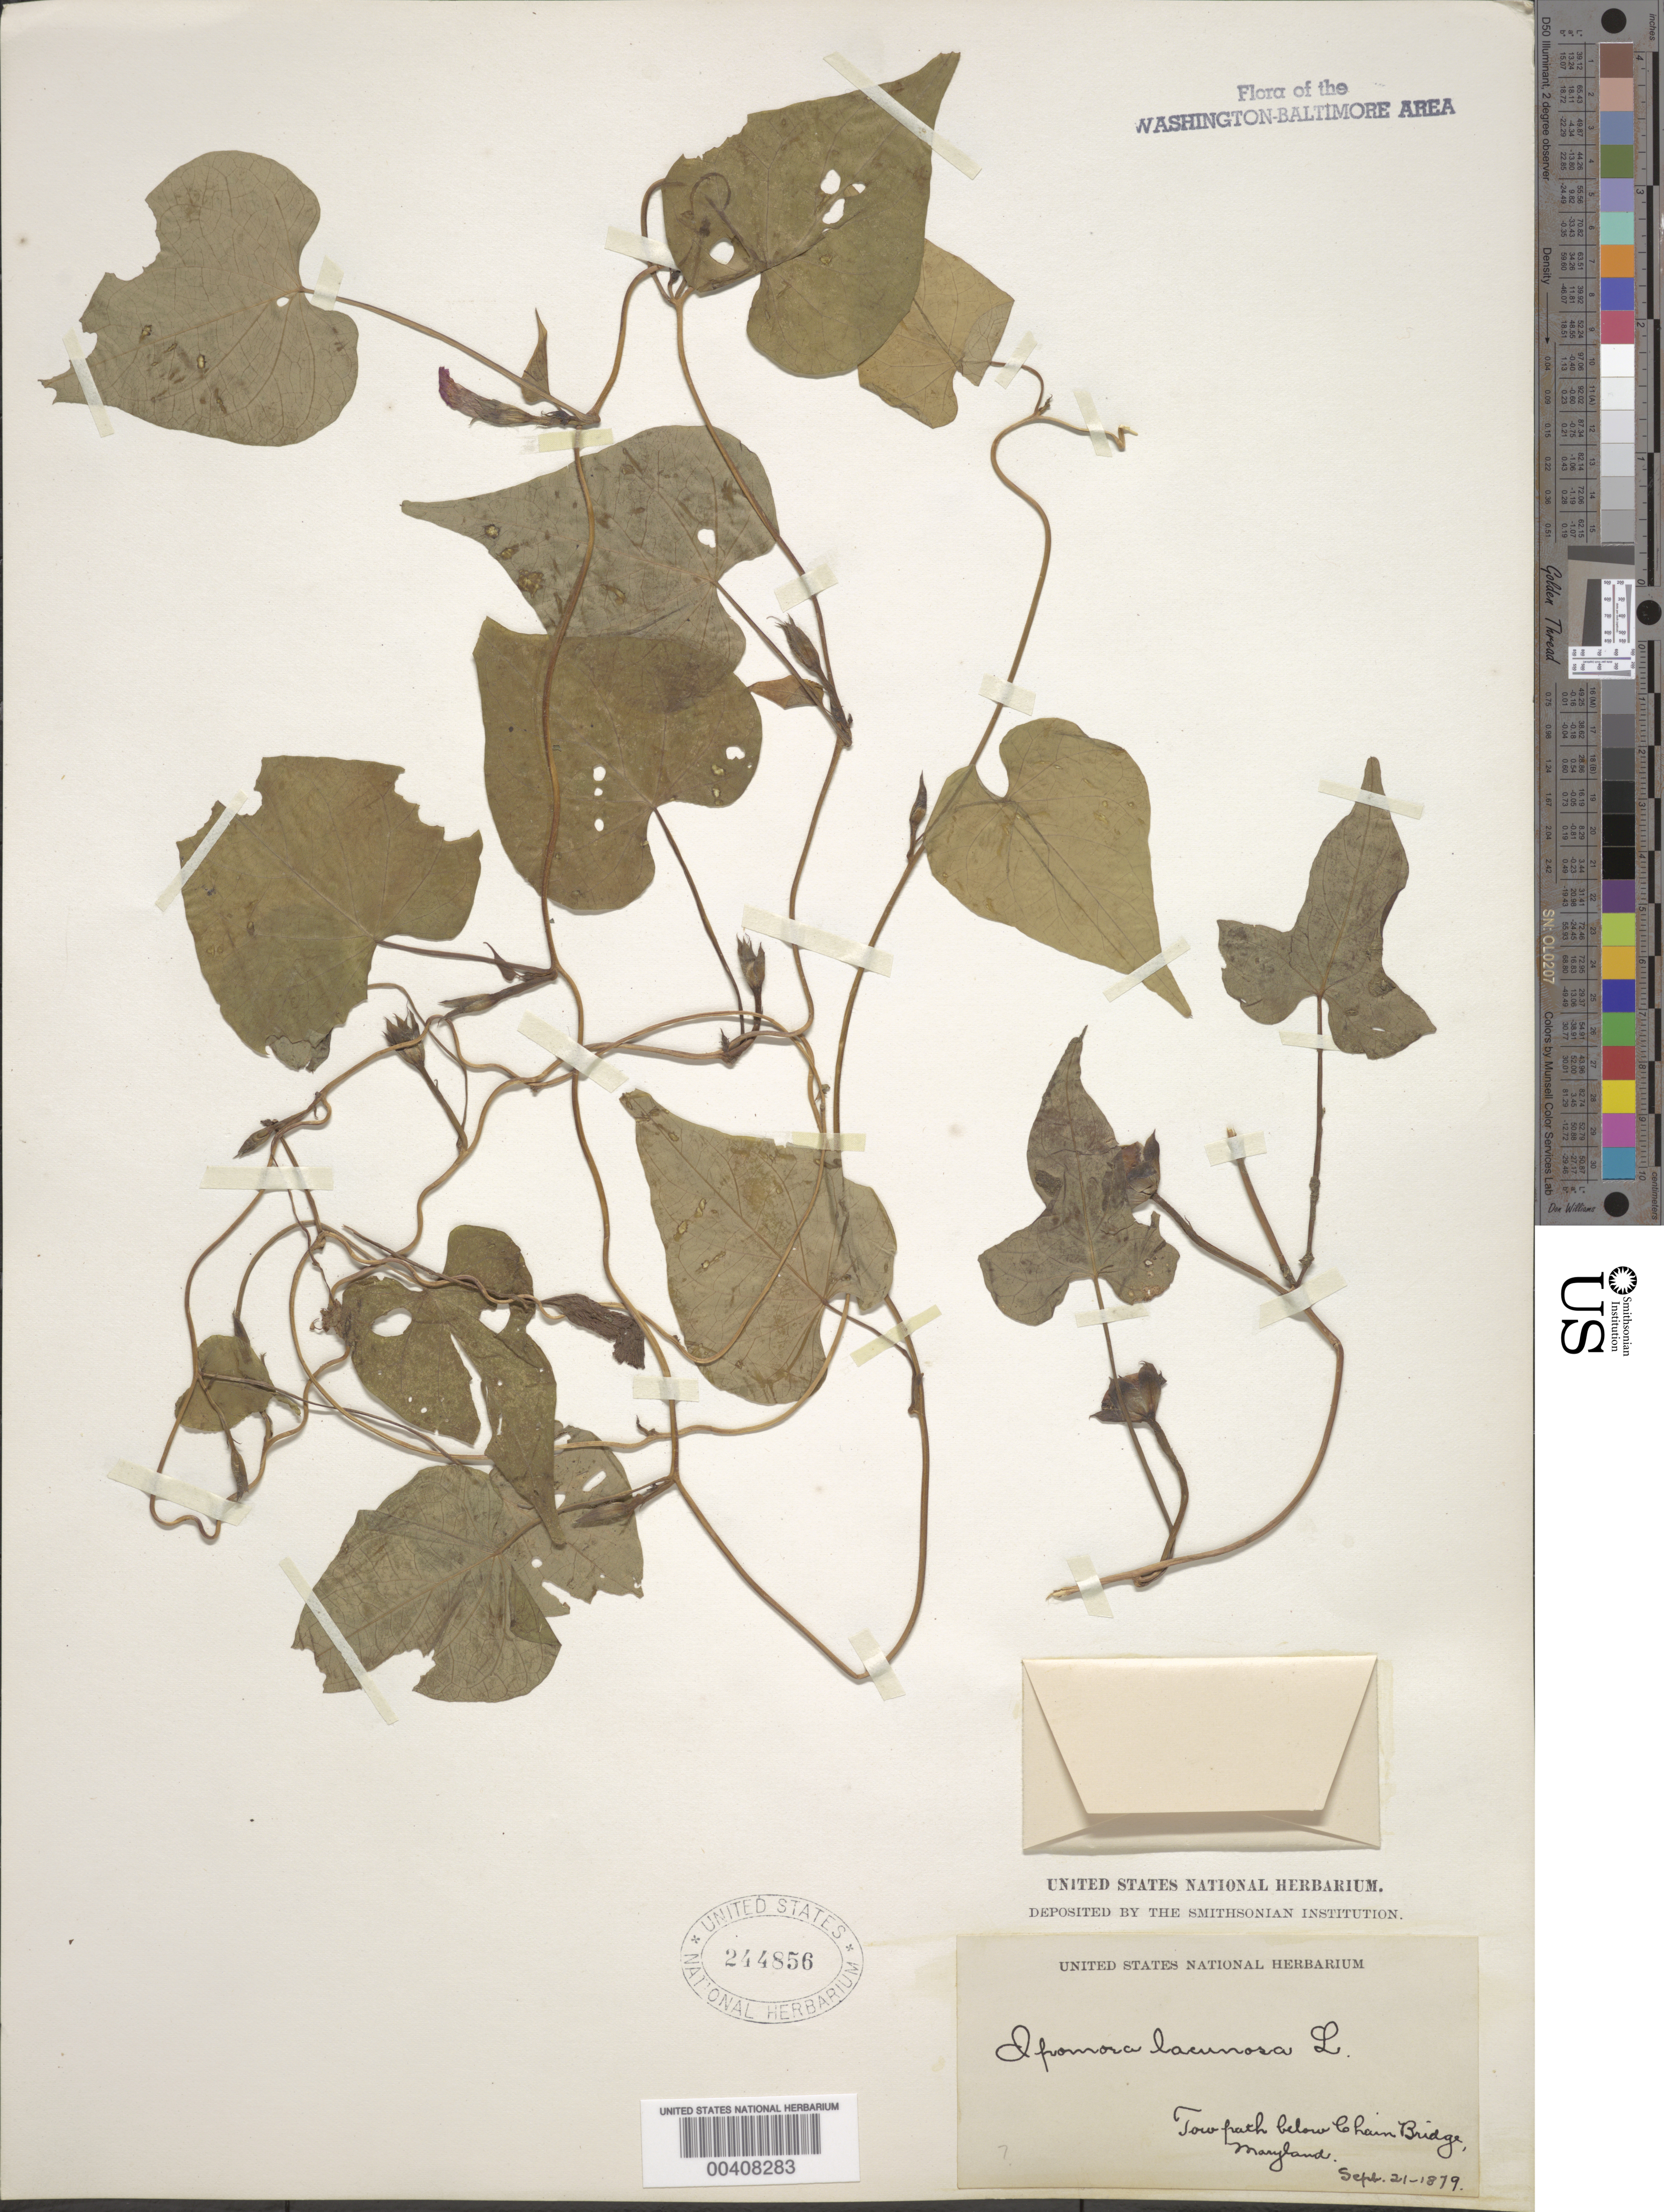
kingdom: Plantae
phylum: Tracheophyta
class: Magnoliopsida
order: Solanales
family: Convolvulaceae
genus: Ipomoea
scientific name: Ipomoea lacunosa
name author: L.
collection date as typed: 21 Sep 1879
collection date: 1879-09-21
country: United States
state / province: Maryland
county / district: Montgomery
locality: Towpath below Chain Bridge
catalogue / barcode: US 244856